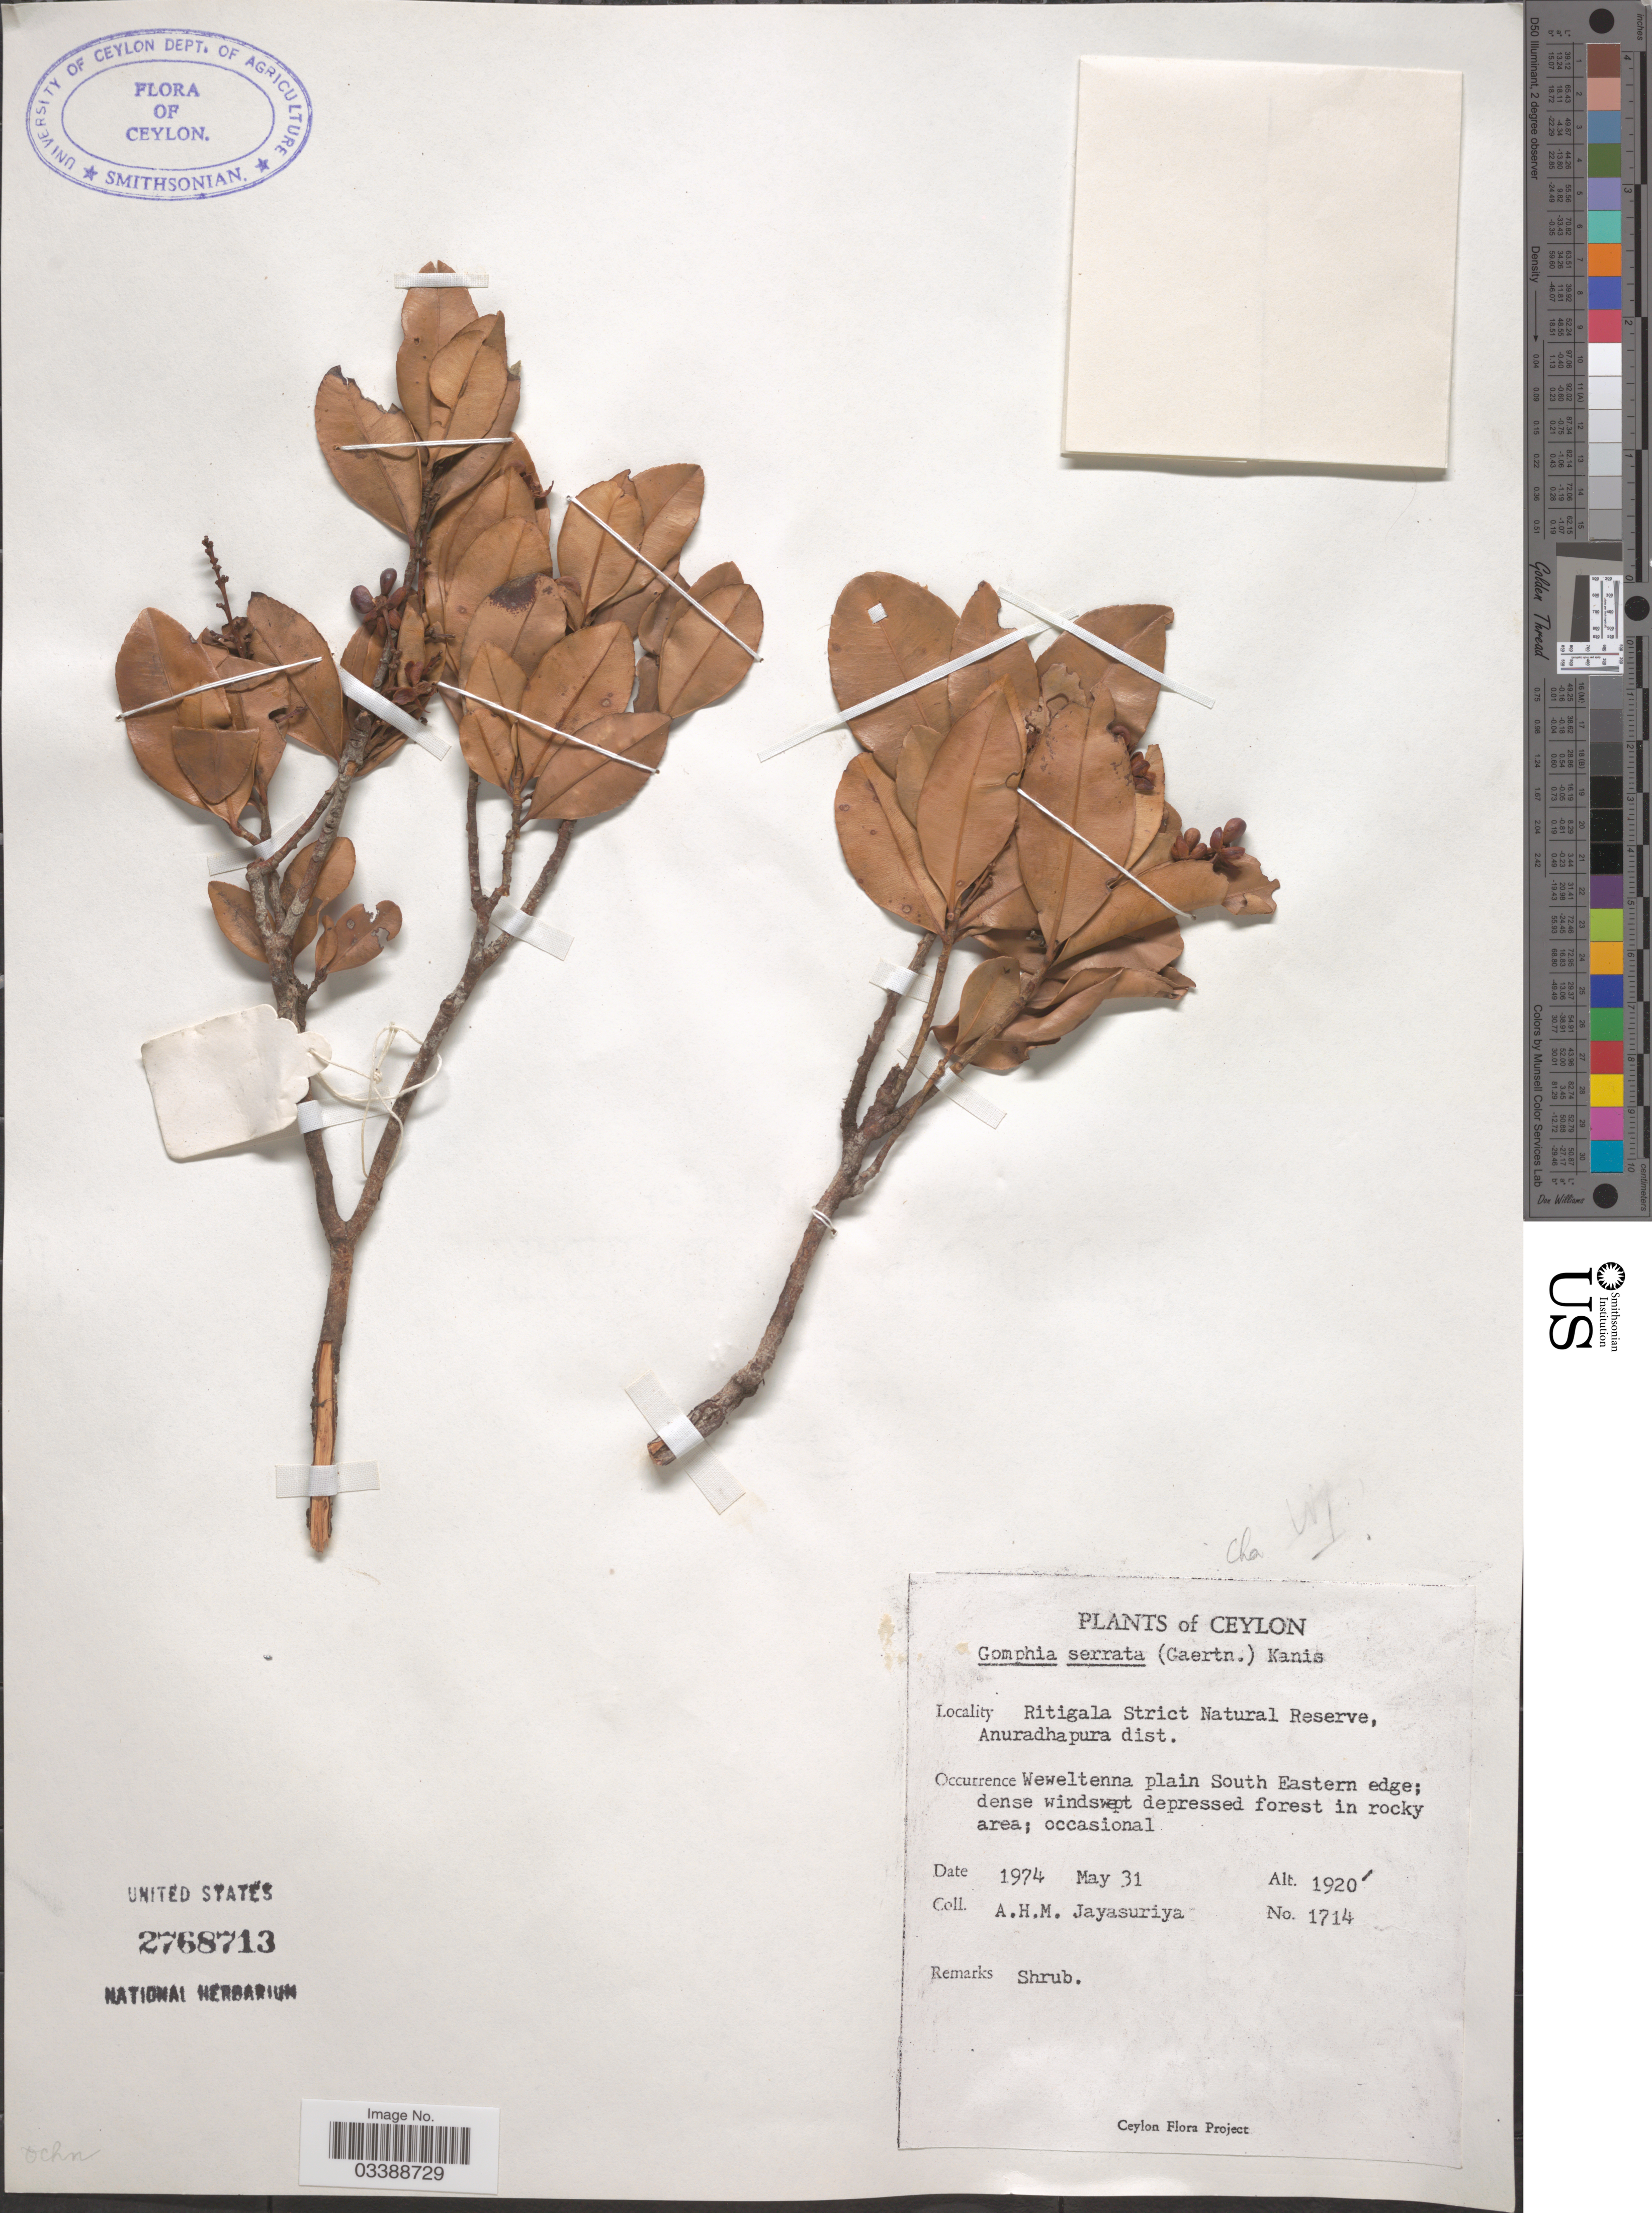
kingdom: Plantae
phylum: Tracheophyta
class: Magnoliopsida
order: Malpighiales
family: Ochnaceae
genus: Campylospermum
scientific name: Campylospermum serratum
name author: (Gaertn.) Bittrich & M.C.E. Amaral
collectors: A. H. Jayasuriya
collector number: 1714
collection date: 1974-05-31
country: Sri Lanka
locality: Ceylon. Ritigala Strict Natural Reserve, Anuradhapura dist. Weweltenna plain South Eastern edge.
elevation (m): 585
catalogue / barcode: US 2768713